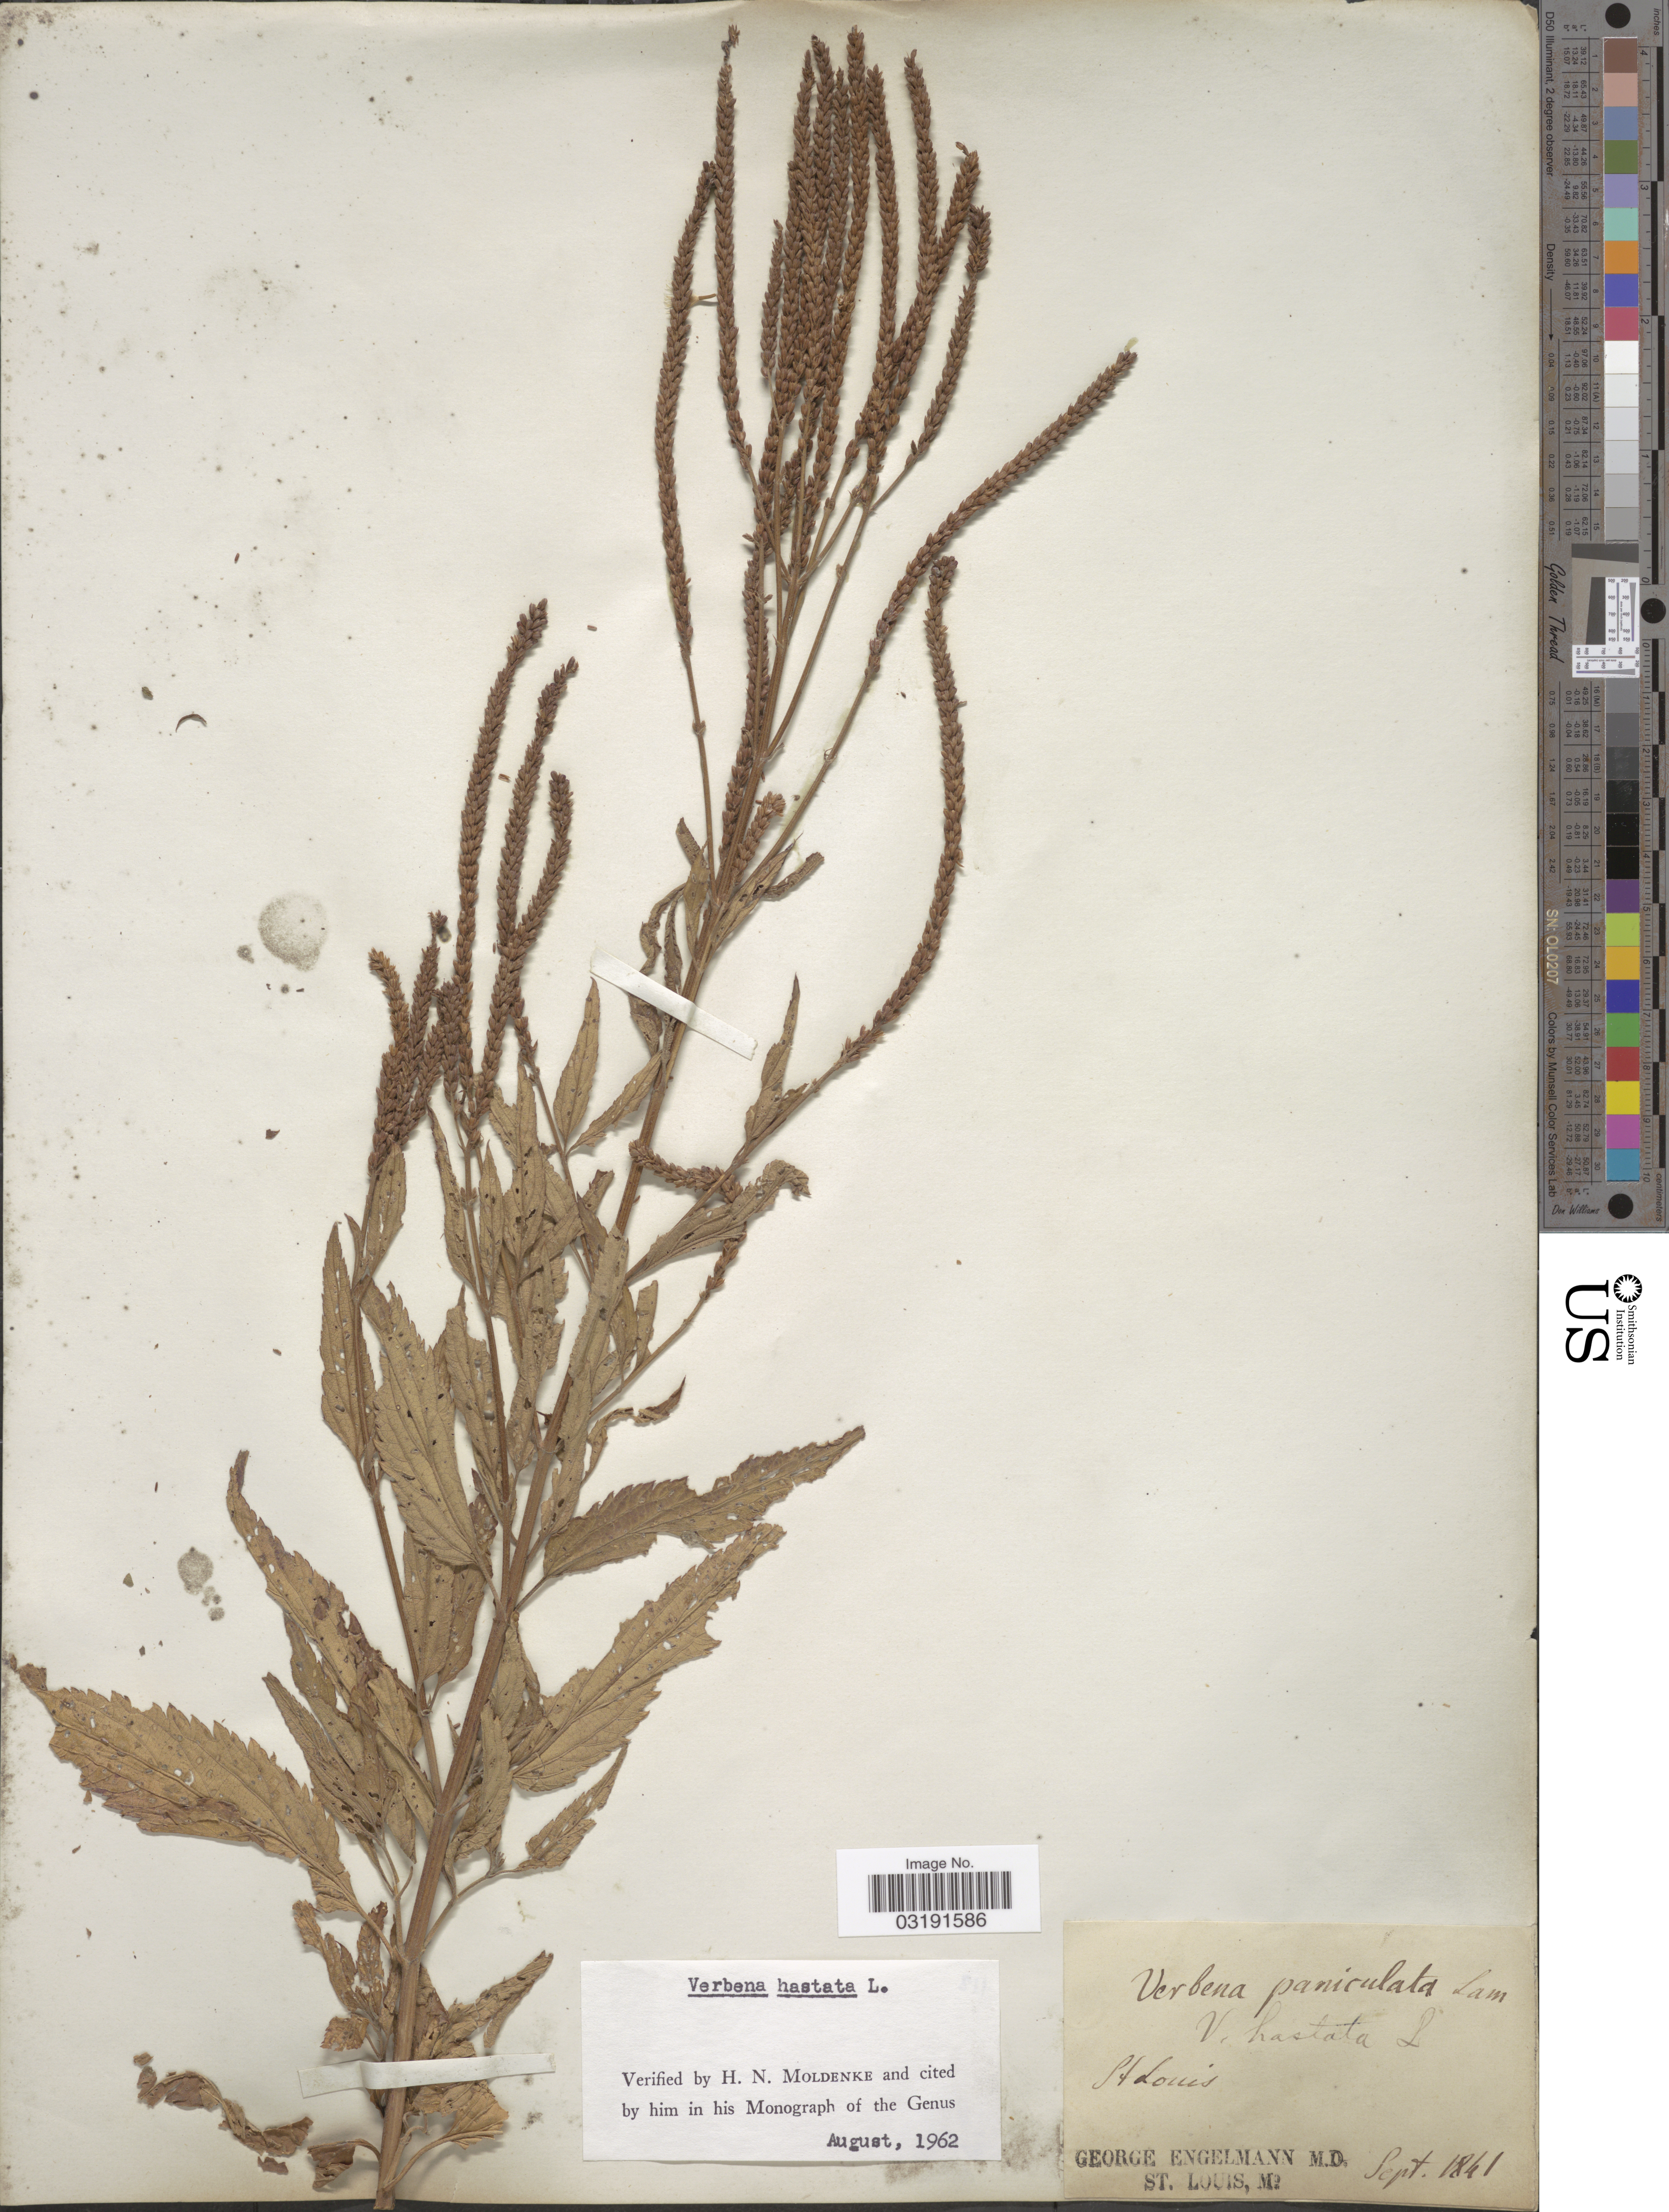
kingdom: Plantae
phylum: Tracheophyta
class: Magnoliopsida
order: Lamiales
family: Verbenaceae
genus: Verbena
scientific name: Verbena hastata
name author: L.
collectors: G. Engelmann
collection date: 1841-09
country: United States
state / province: Missouri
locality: St. Louis.